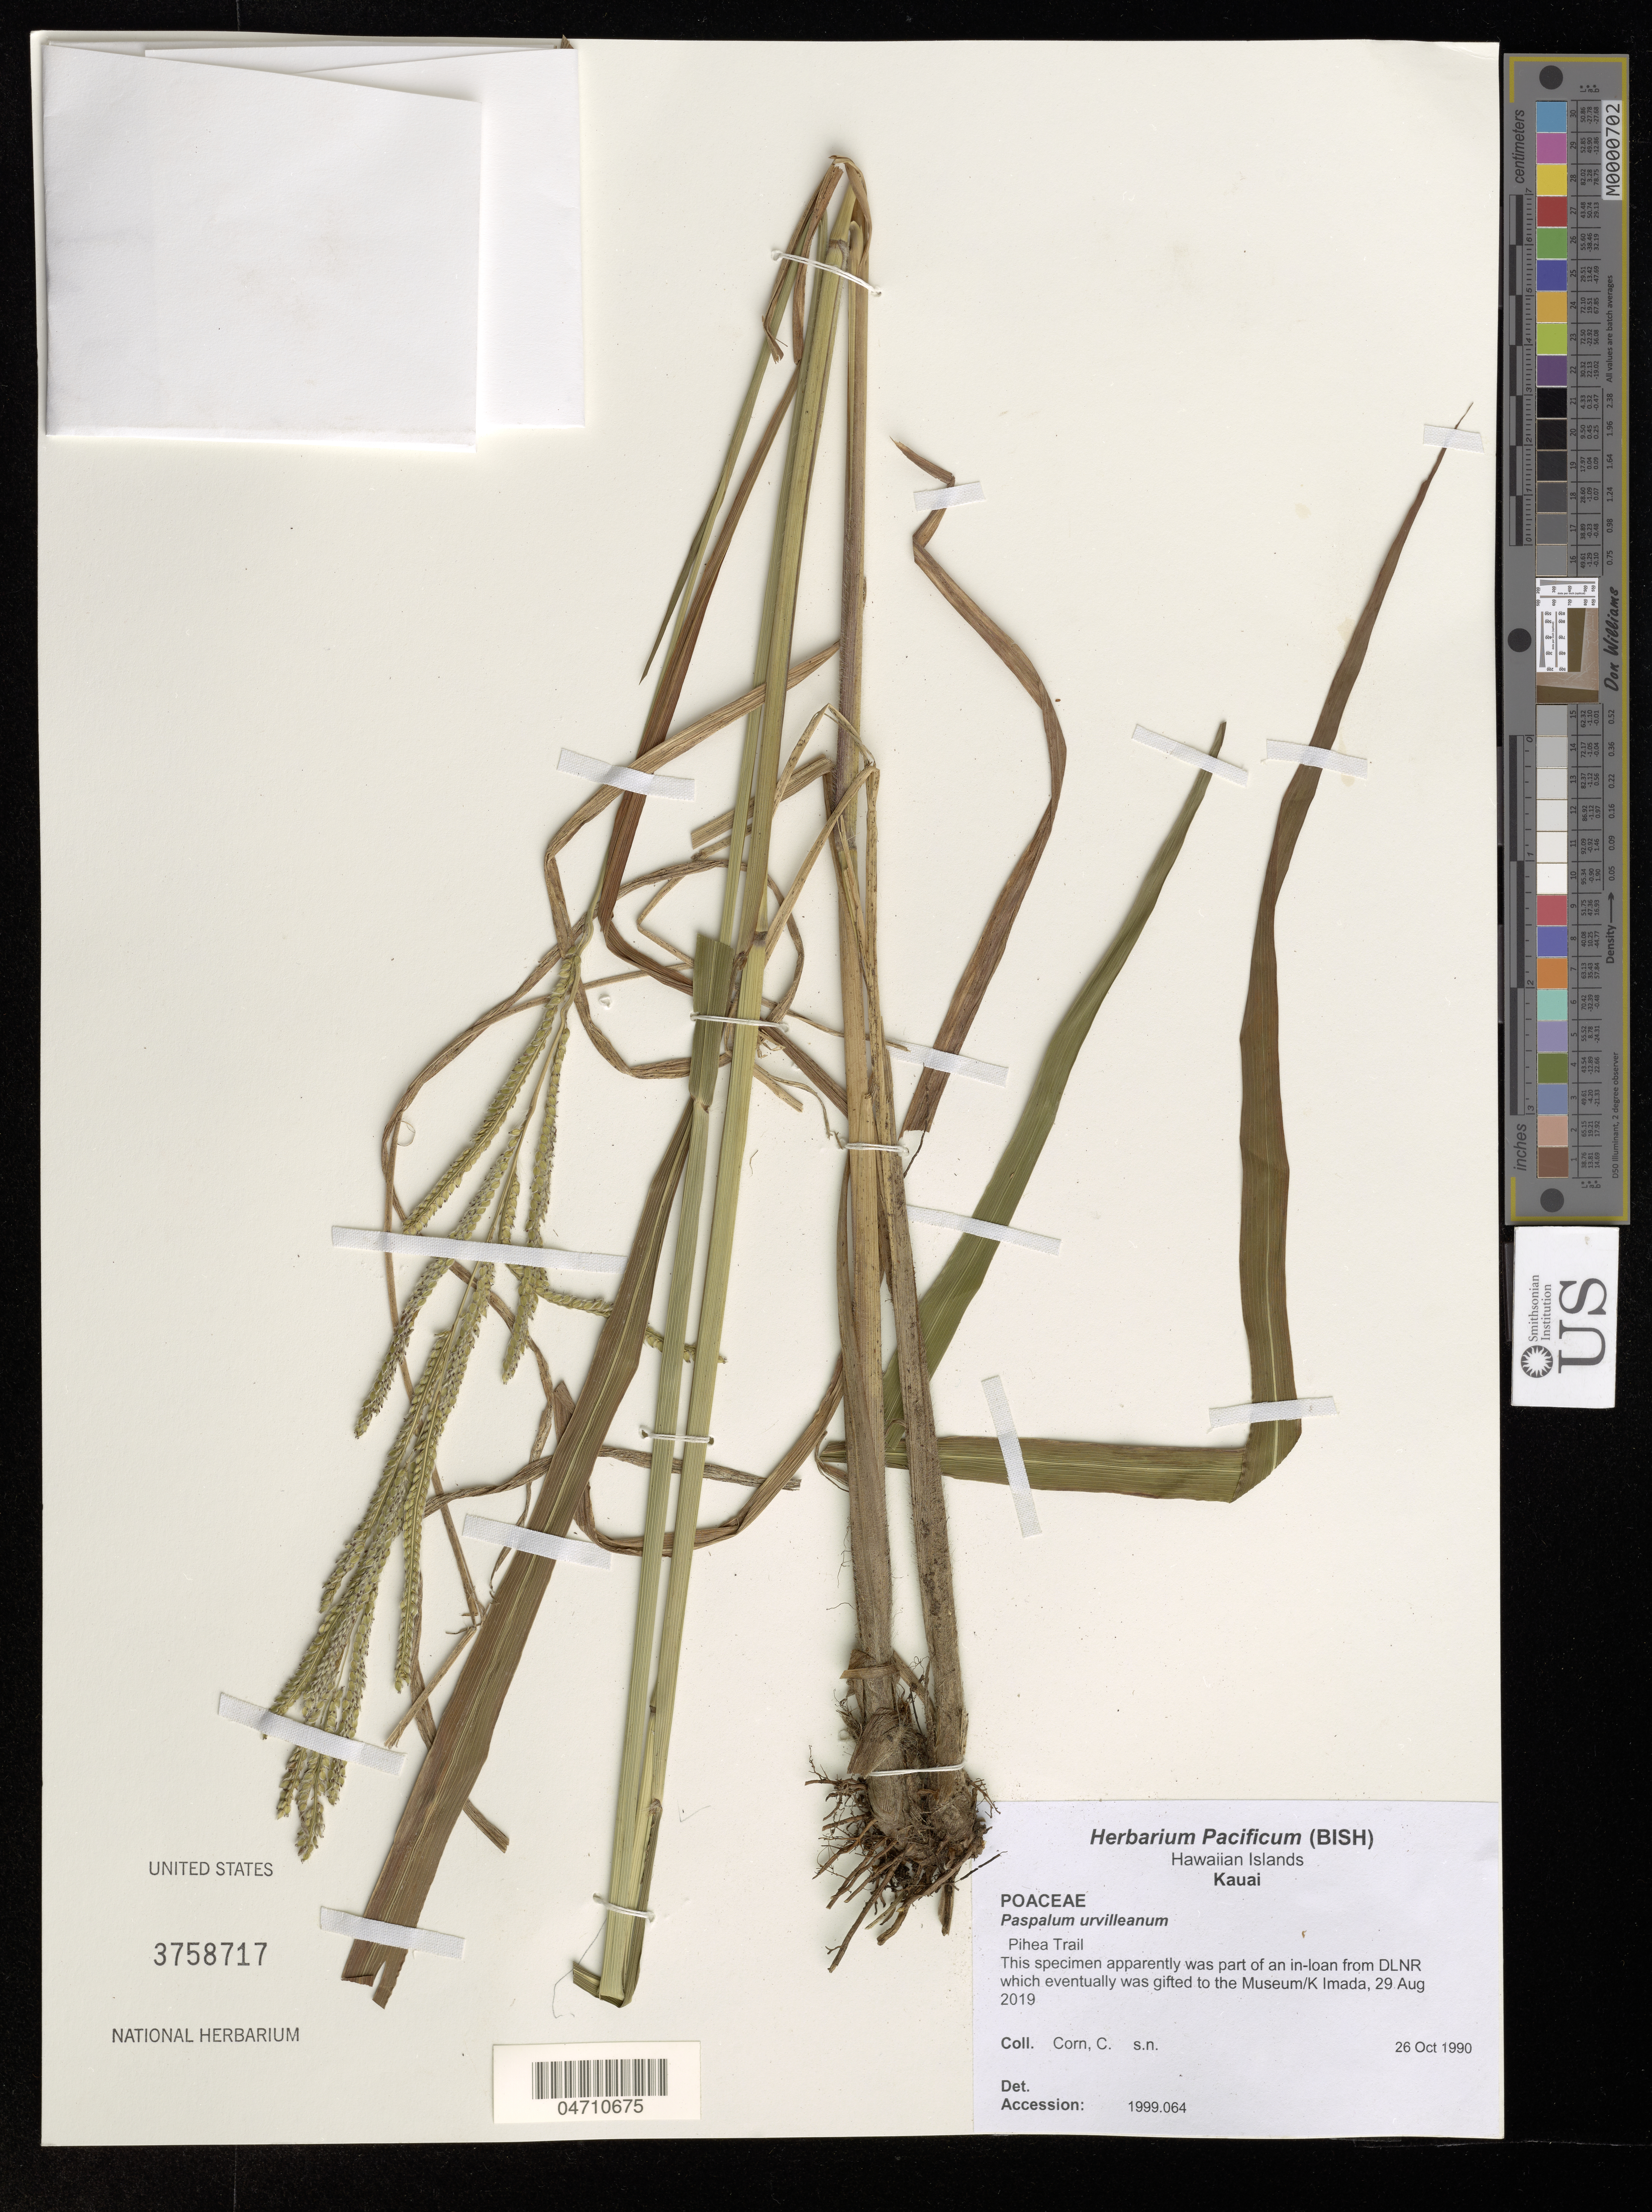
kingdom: Plantae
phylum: Tracheophyta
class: Liliopsida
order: Poales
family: Poaceae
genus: Paspalum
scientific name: Paspalum urvillei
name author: Steud.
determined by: Wagner, W. L., (BOT), Smithsonian Institution - National Museum of Natural History (UNITED STATES)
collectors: C. Corn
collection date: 1990-10-26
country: United States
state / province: Hawaii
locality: Hawaiian Islands. Kauai. Pihea Trail.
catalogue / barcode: US 3758717